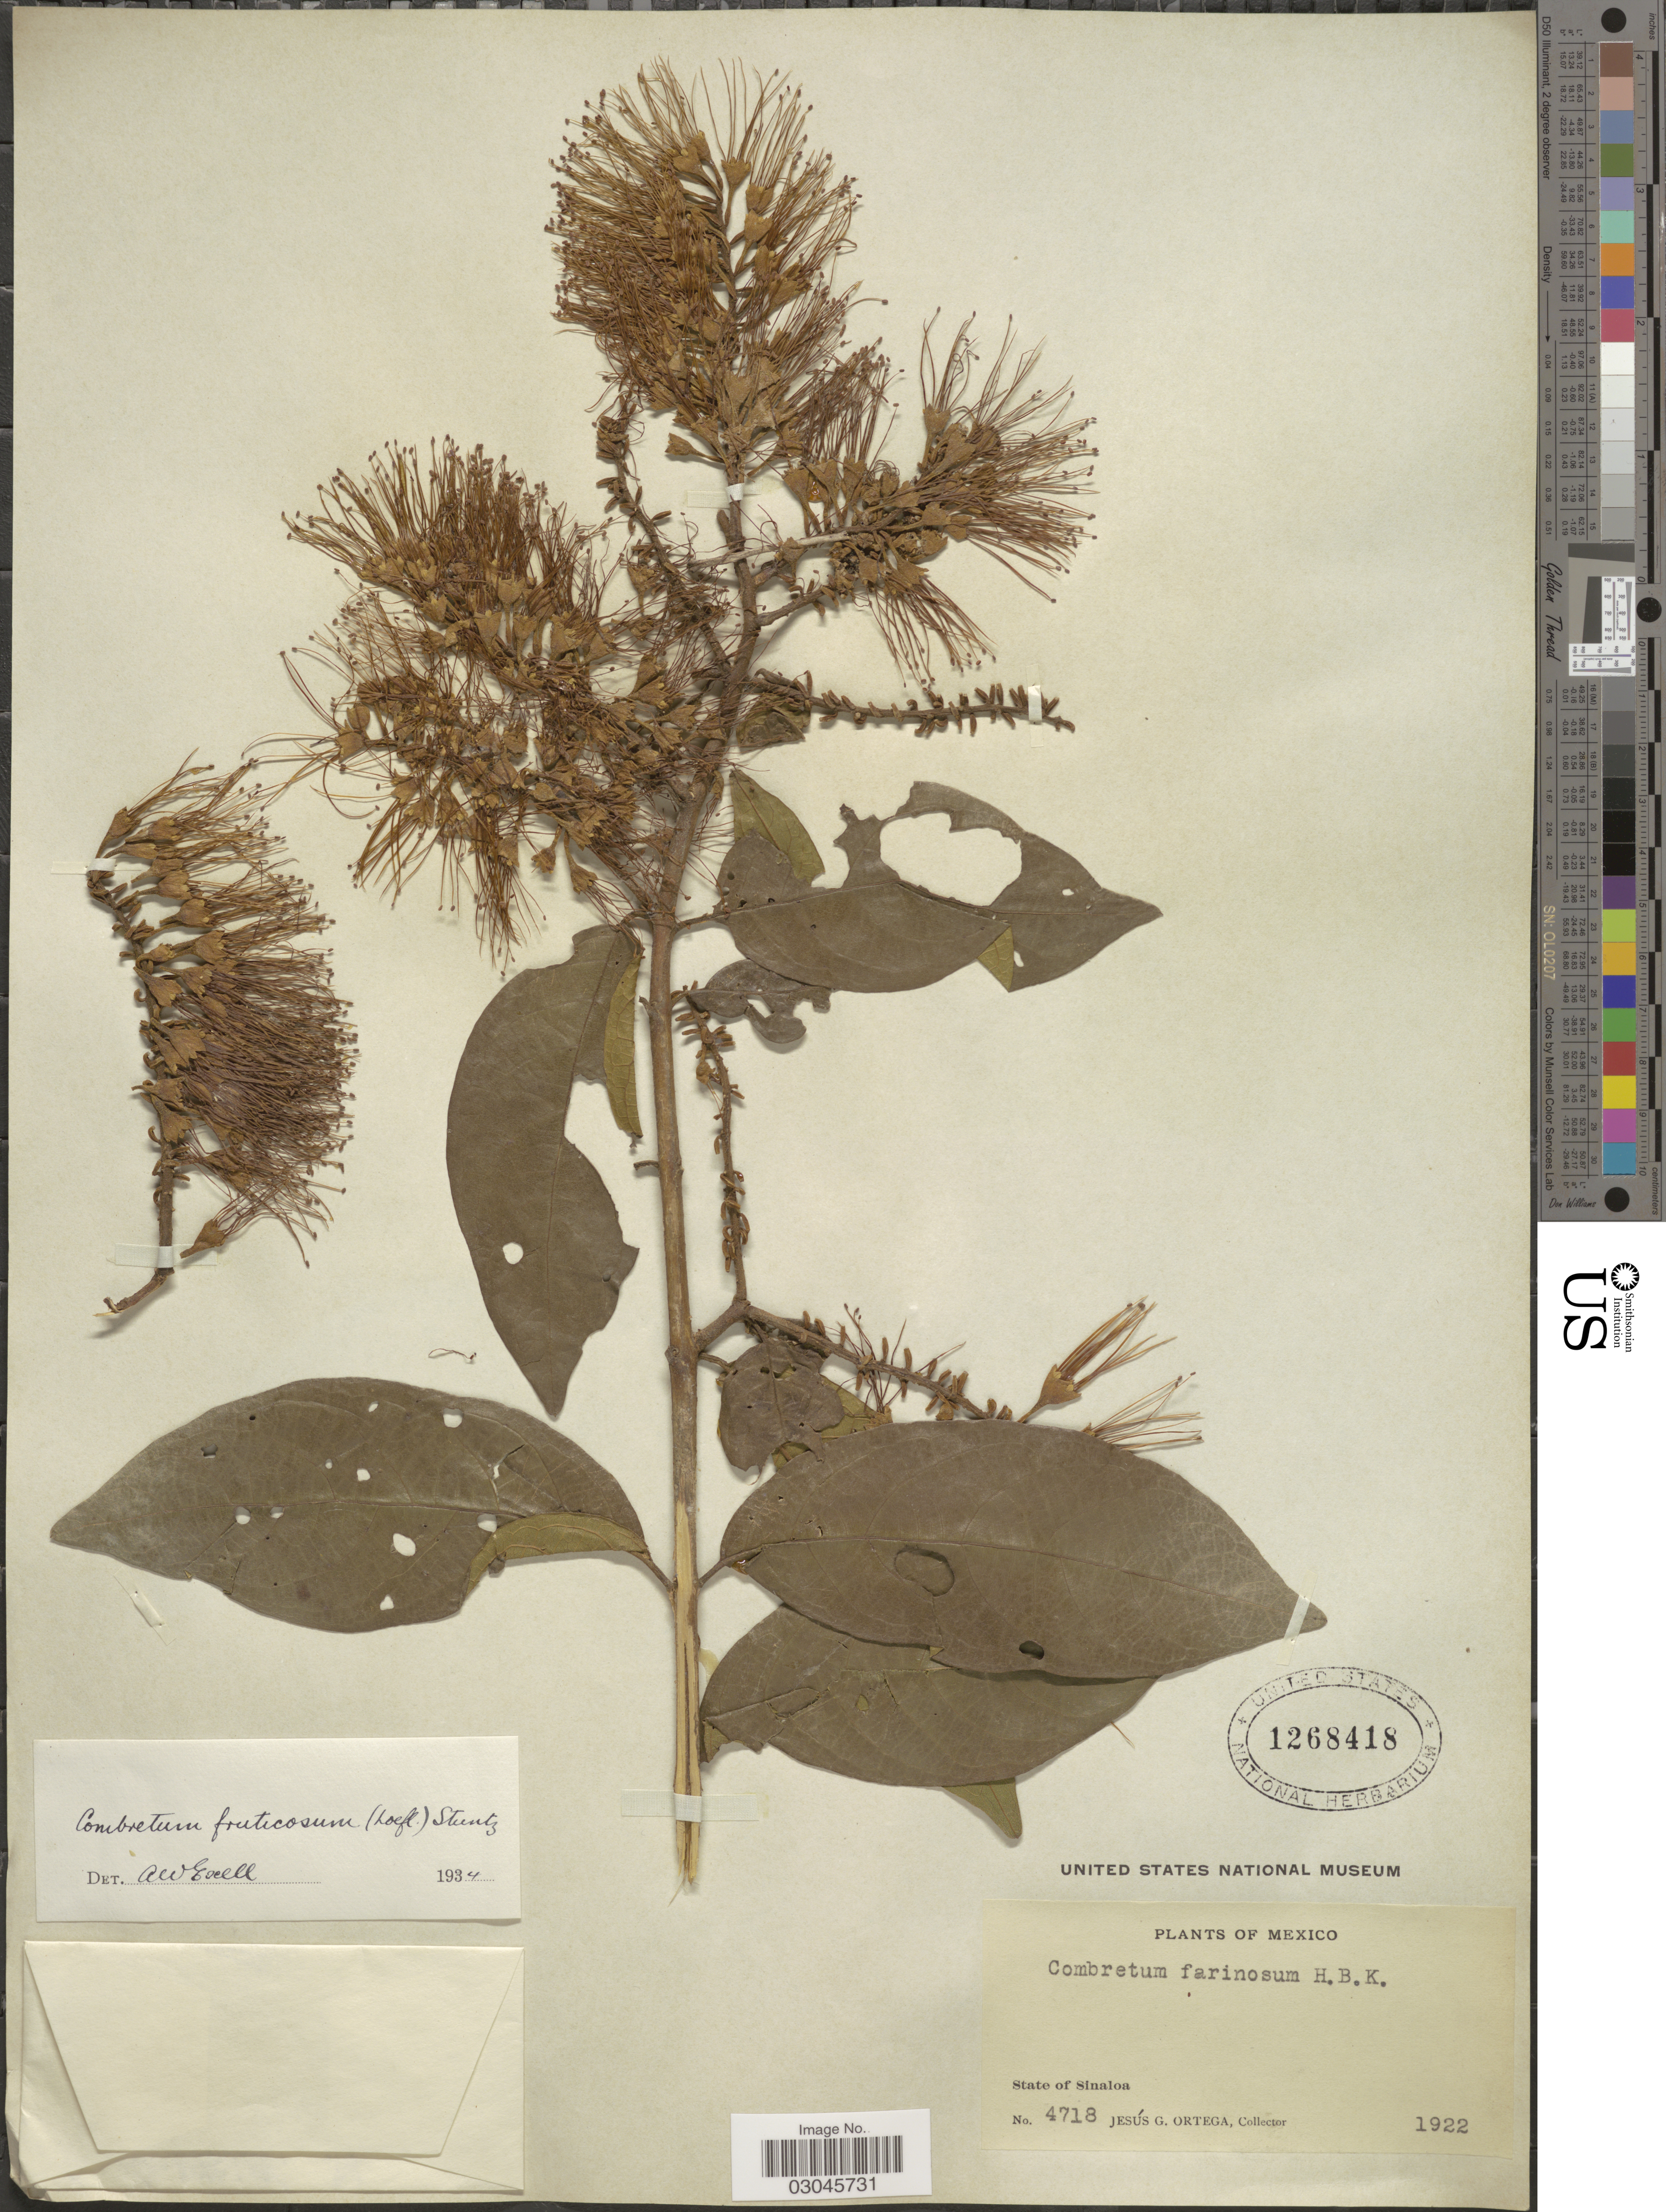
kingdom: Plantae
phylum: Tracheophyta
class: Magnoliopsida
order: Myrtales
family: Combretaceae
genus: Combretum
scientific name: Combretum fruticosum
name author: (Loefl.) Stuntz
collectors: J. Ortega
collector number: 4718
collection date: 1922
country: Mexico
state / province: Sinaloa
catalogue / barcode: US 1268418